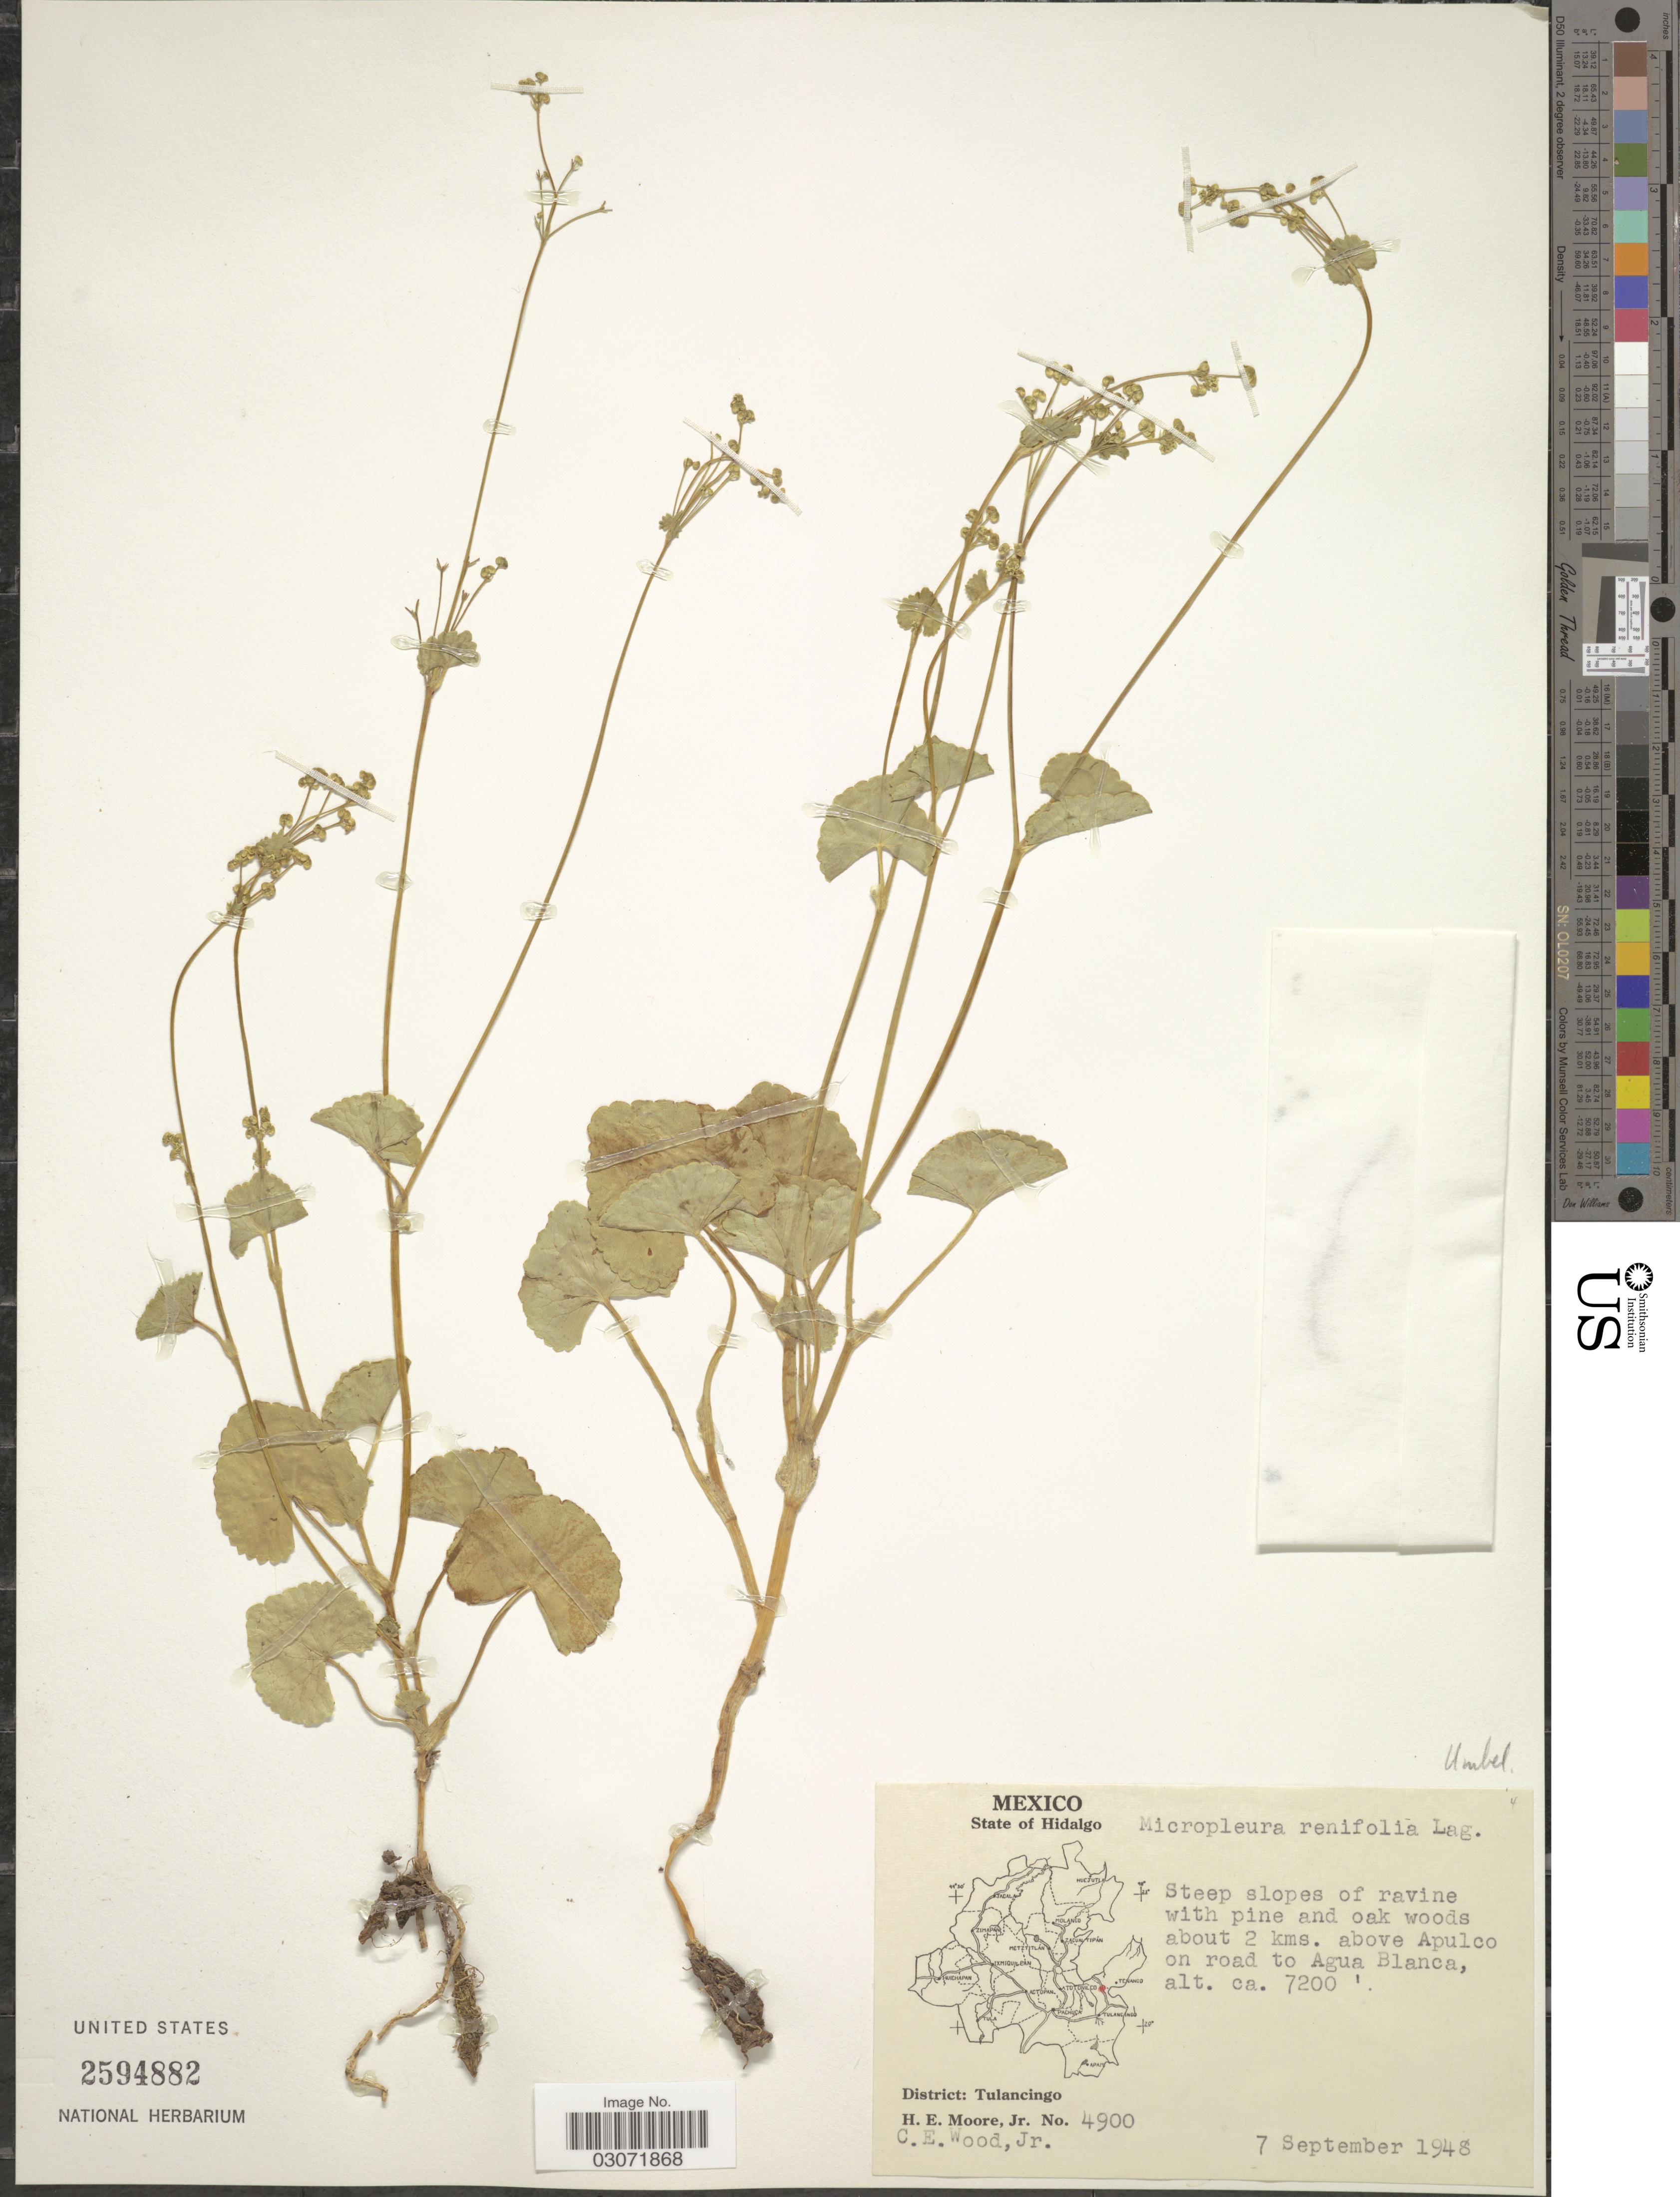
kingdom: Plantae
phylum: Tracheophyta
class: Magnoliopsida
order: Apiales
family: Apiaceae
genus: Micropleura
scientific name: Micropleura renifolia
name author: Lag.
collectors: H. Moore & C. Wood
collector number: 4900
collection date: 1948-09-07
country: Mexico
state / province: Hidalgo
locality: Steep slopes of ravine with pine and oak woods about 2 kms. above Apulco on road to Agua Blanca.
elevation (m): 2195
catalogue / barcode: US 2594882